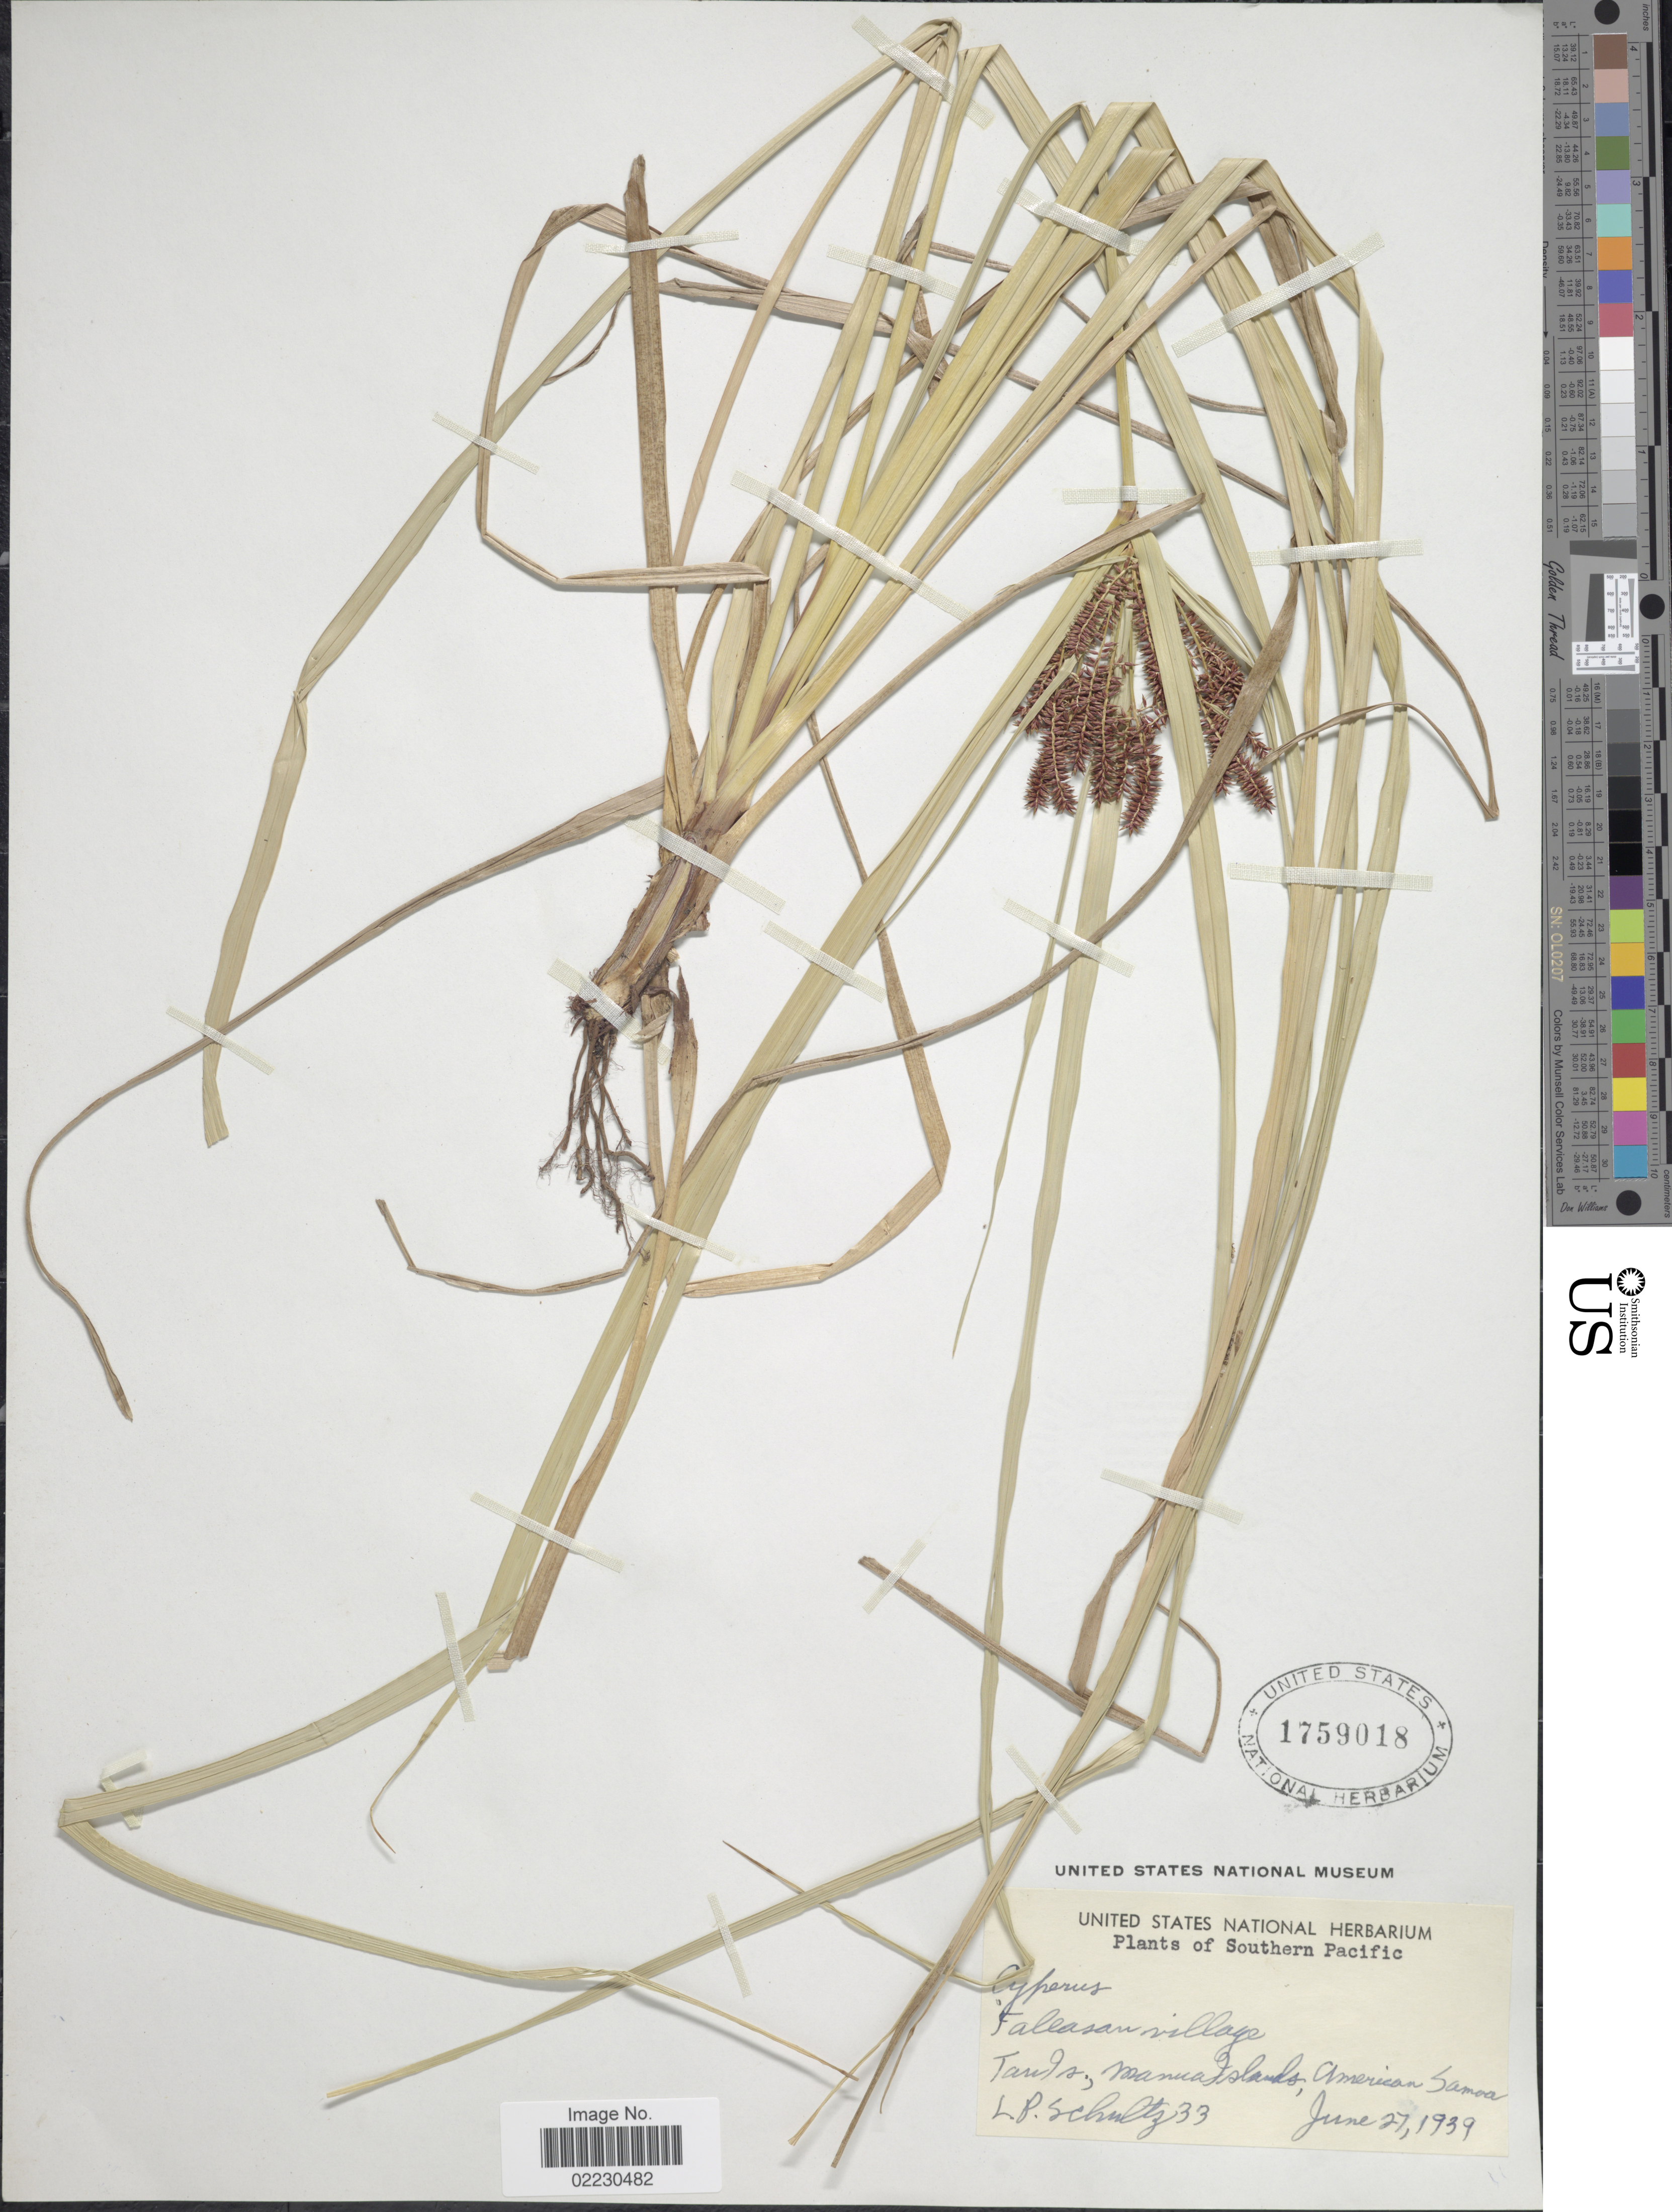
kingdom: Plantae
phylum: Tracheophyta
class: Liliopsida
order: Poales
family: Cyperaceae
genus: Cyperus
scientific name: Cyperus seemannianus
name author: Boeckeler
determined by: Strong, Mark T., (BOT), Smithsonian Institution - National Museum of Natural History (UNITED STATES)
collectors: L. P. Schultz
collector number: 33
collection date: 1939-06-27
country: American Samoa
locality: Southern Pacific, Taws, Manua Islands, American Samoa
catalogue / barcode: US 1759018